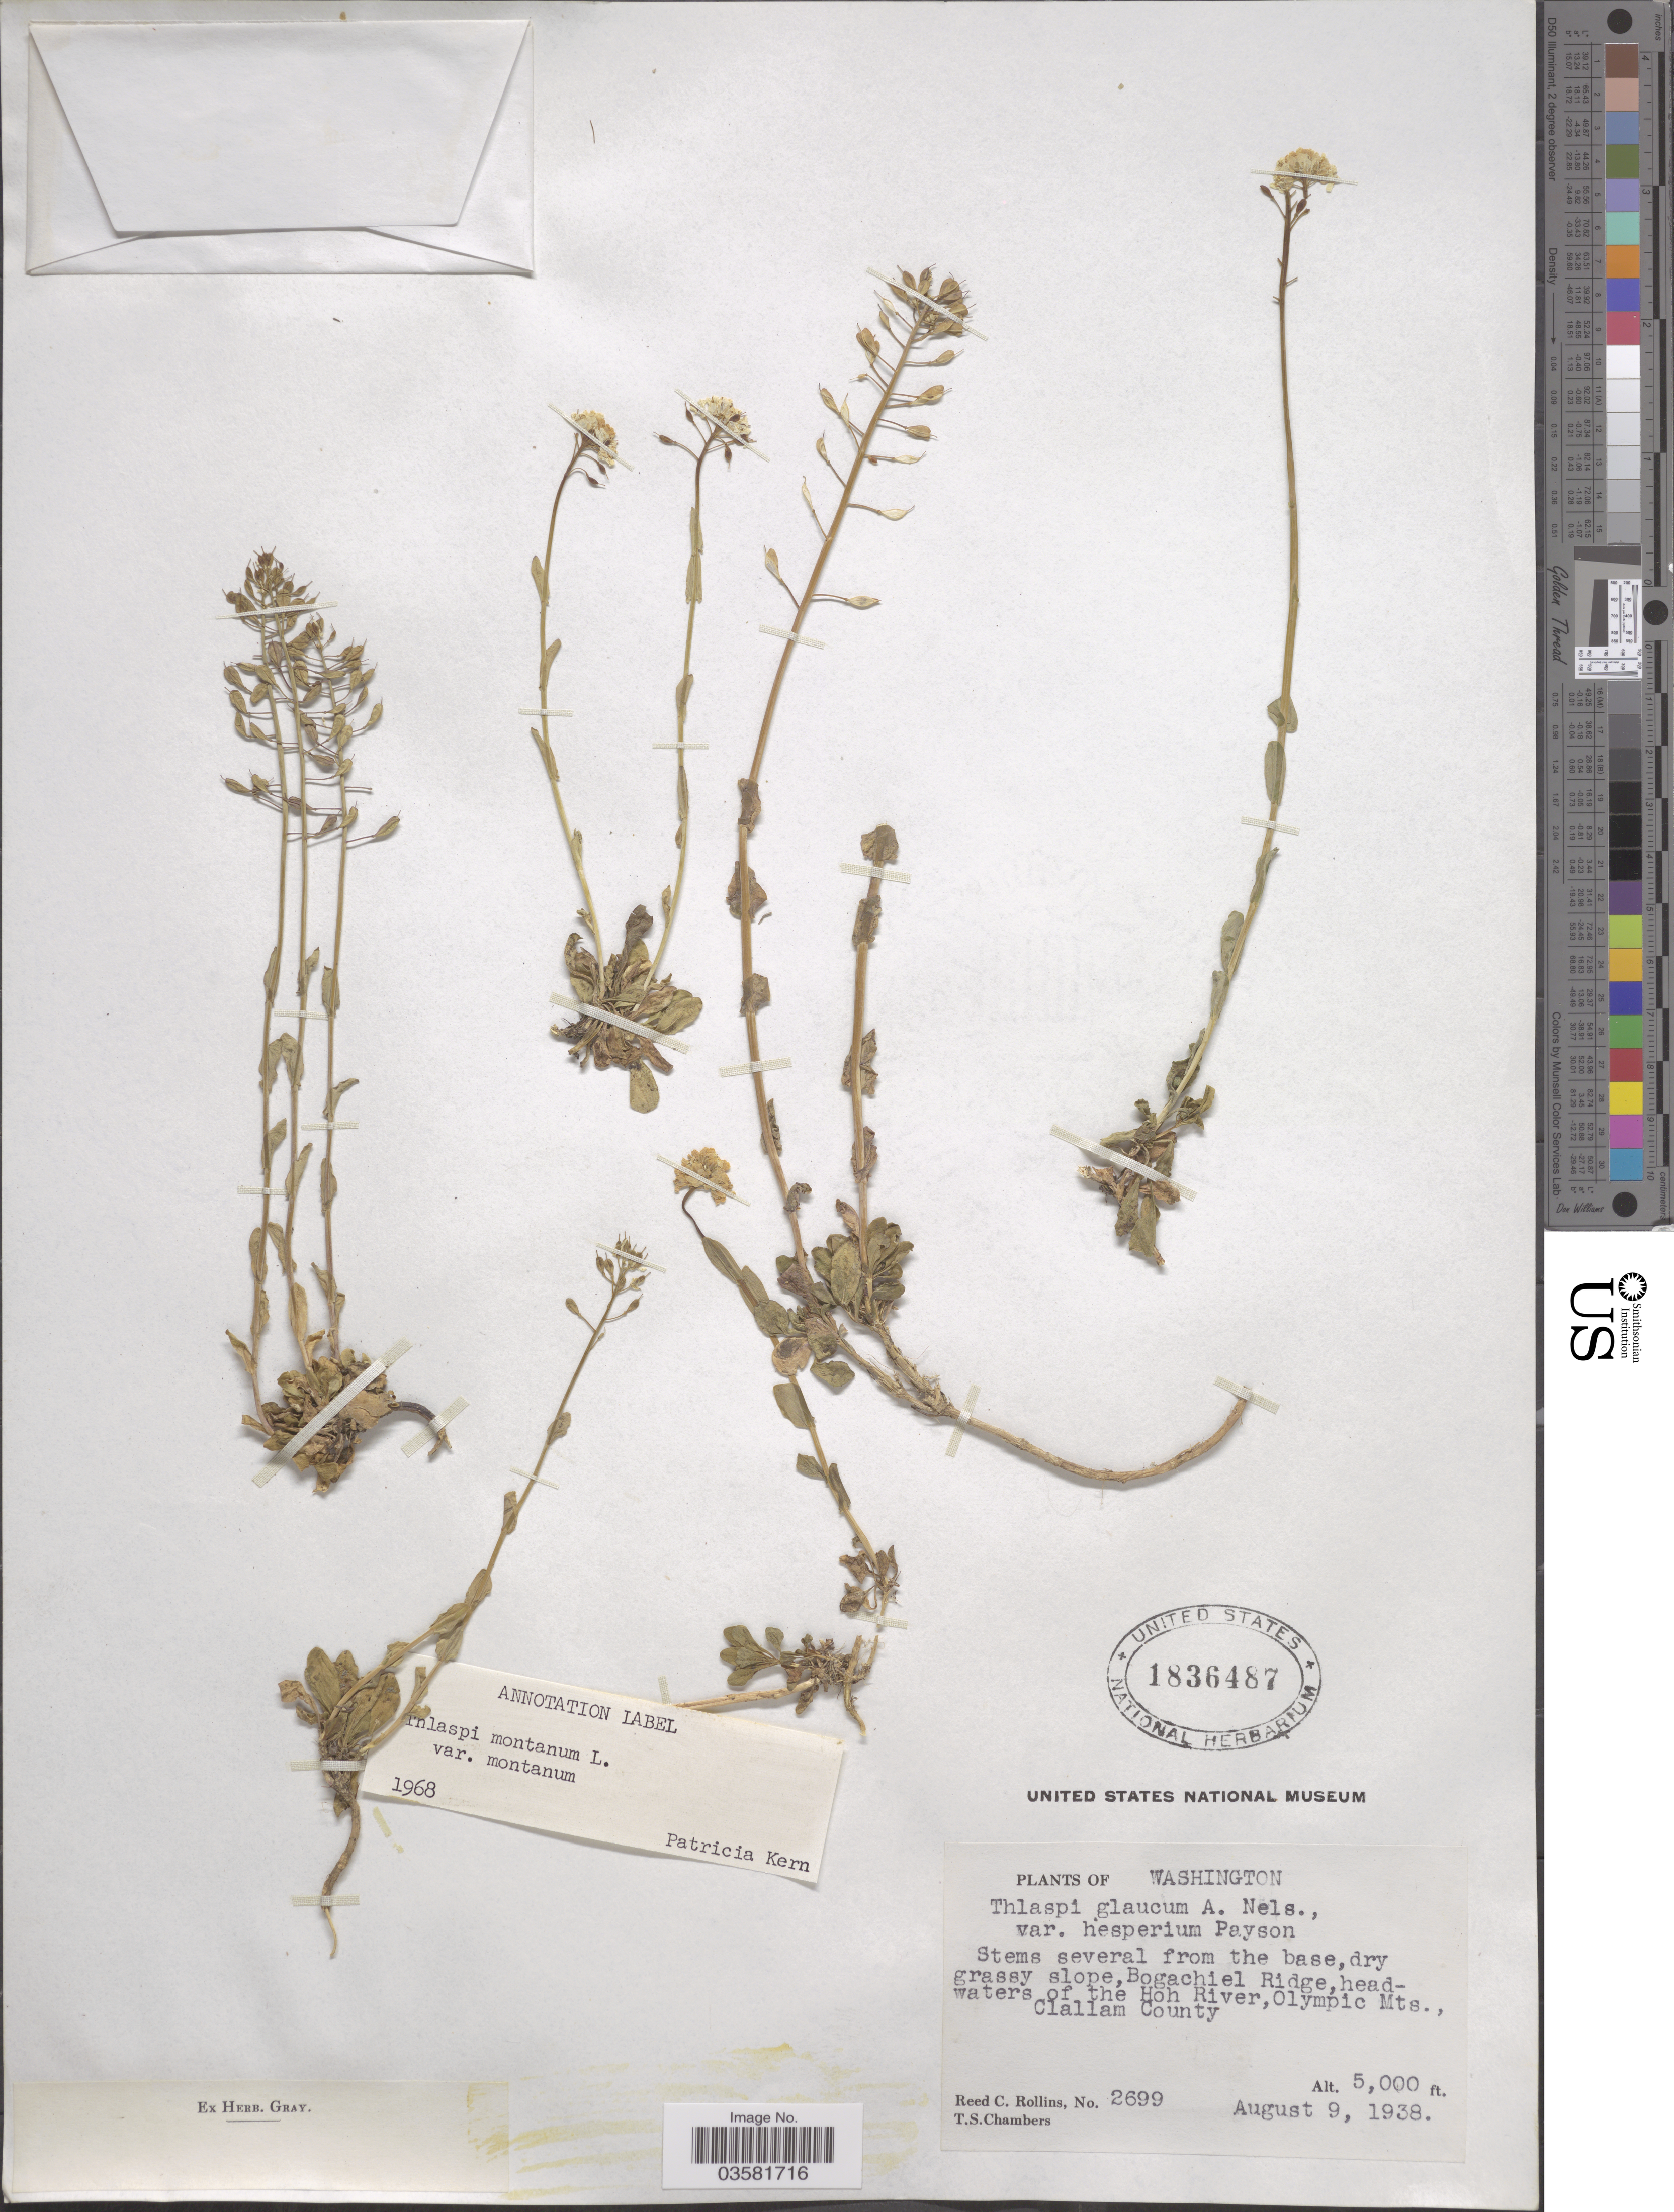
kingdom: Plantae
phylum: Tracheophyta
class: Magnoliopsida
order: Brassicales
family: Brassicaceae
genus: Thlaspi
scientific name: Thlaspi montanum var. montanum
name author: L.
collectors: R. C. Rollins & T. Chambers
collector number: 2699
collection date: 1938-08-09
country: United States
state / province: Washington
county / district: Clallam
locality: Bogachiel Ridge, headwaters of the Hoh River, Olympic Mts., Clallam County.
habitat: dry grassy slope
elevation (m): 1524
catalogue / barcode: US 1836487